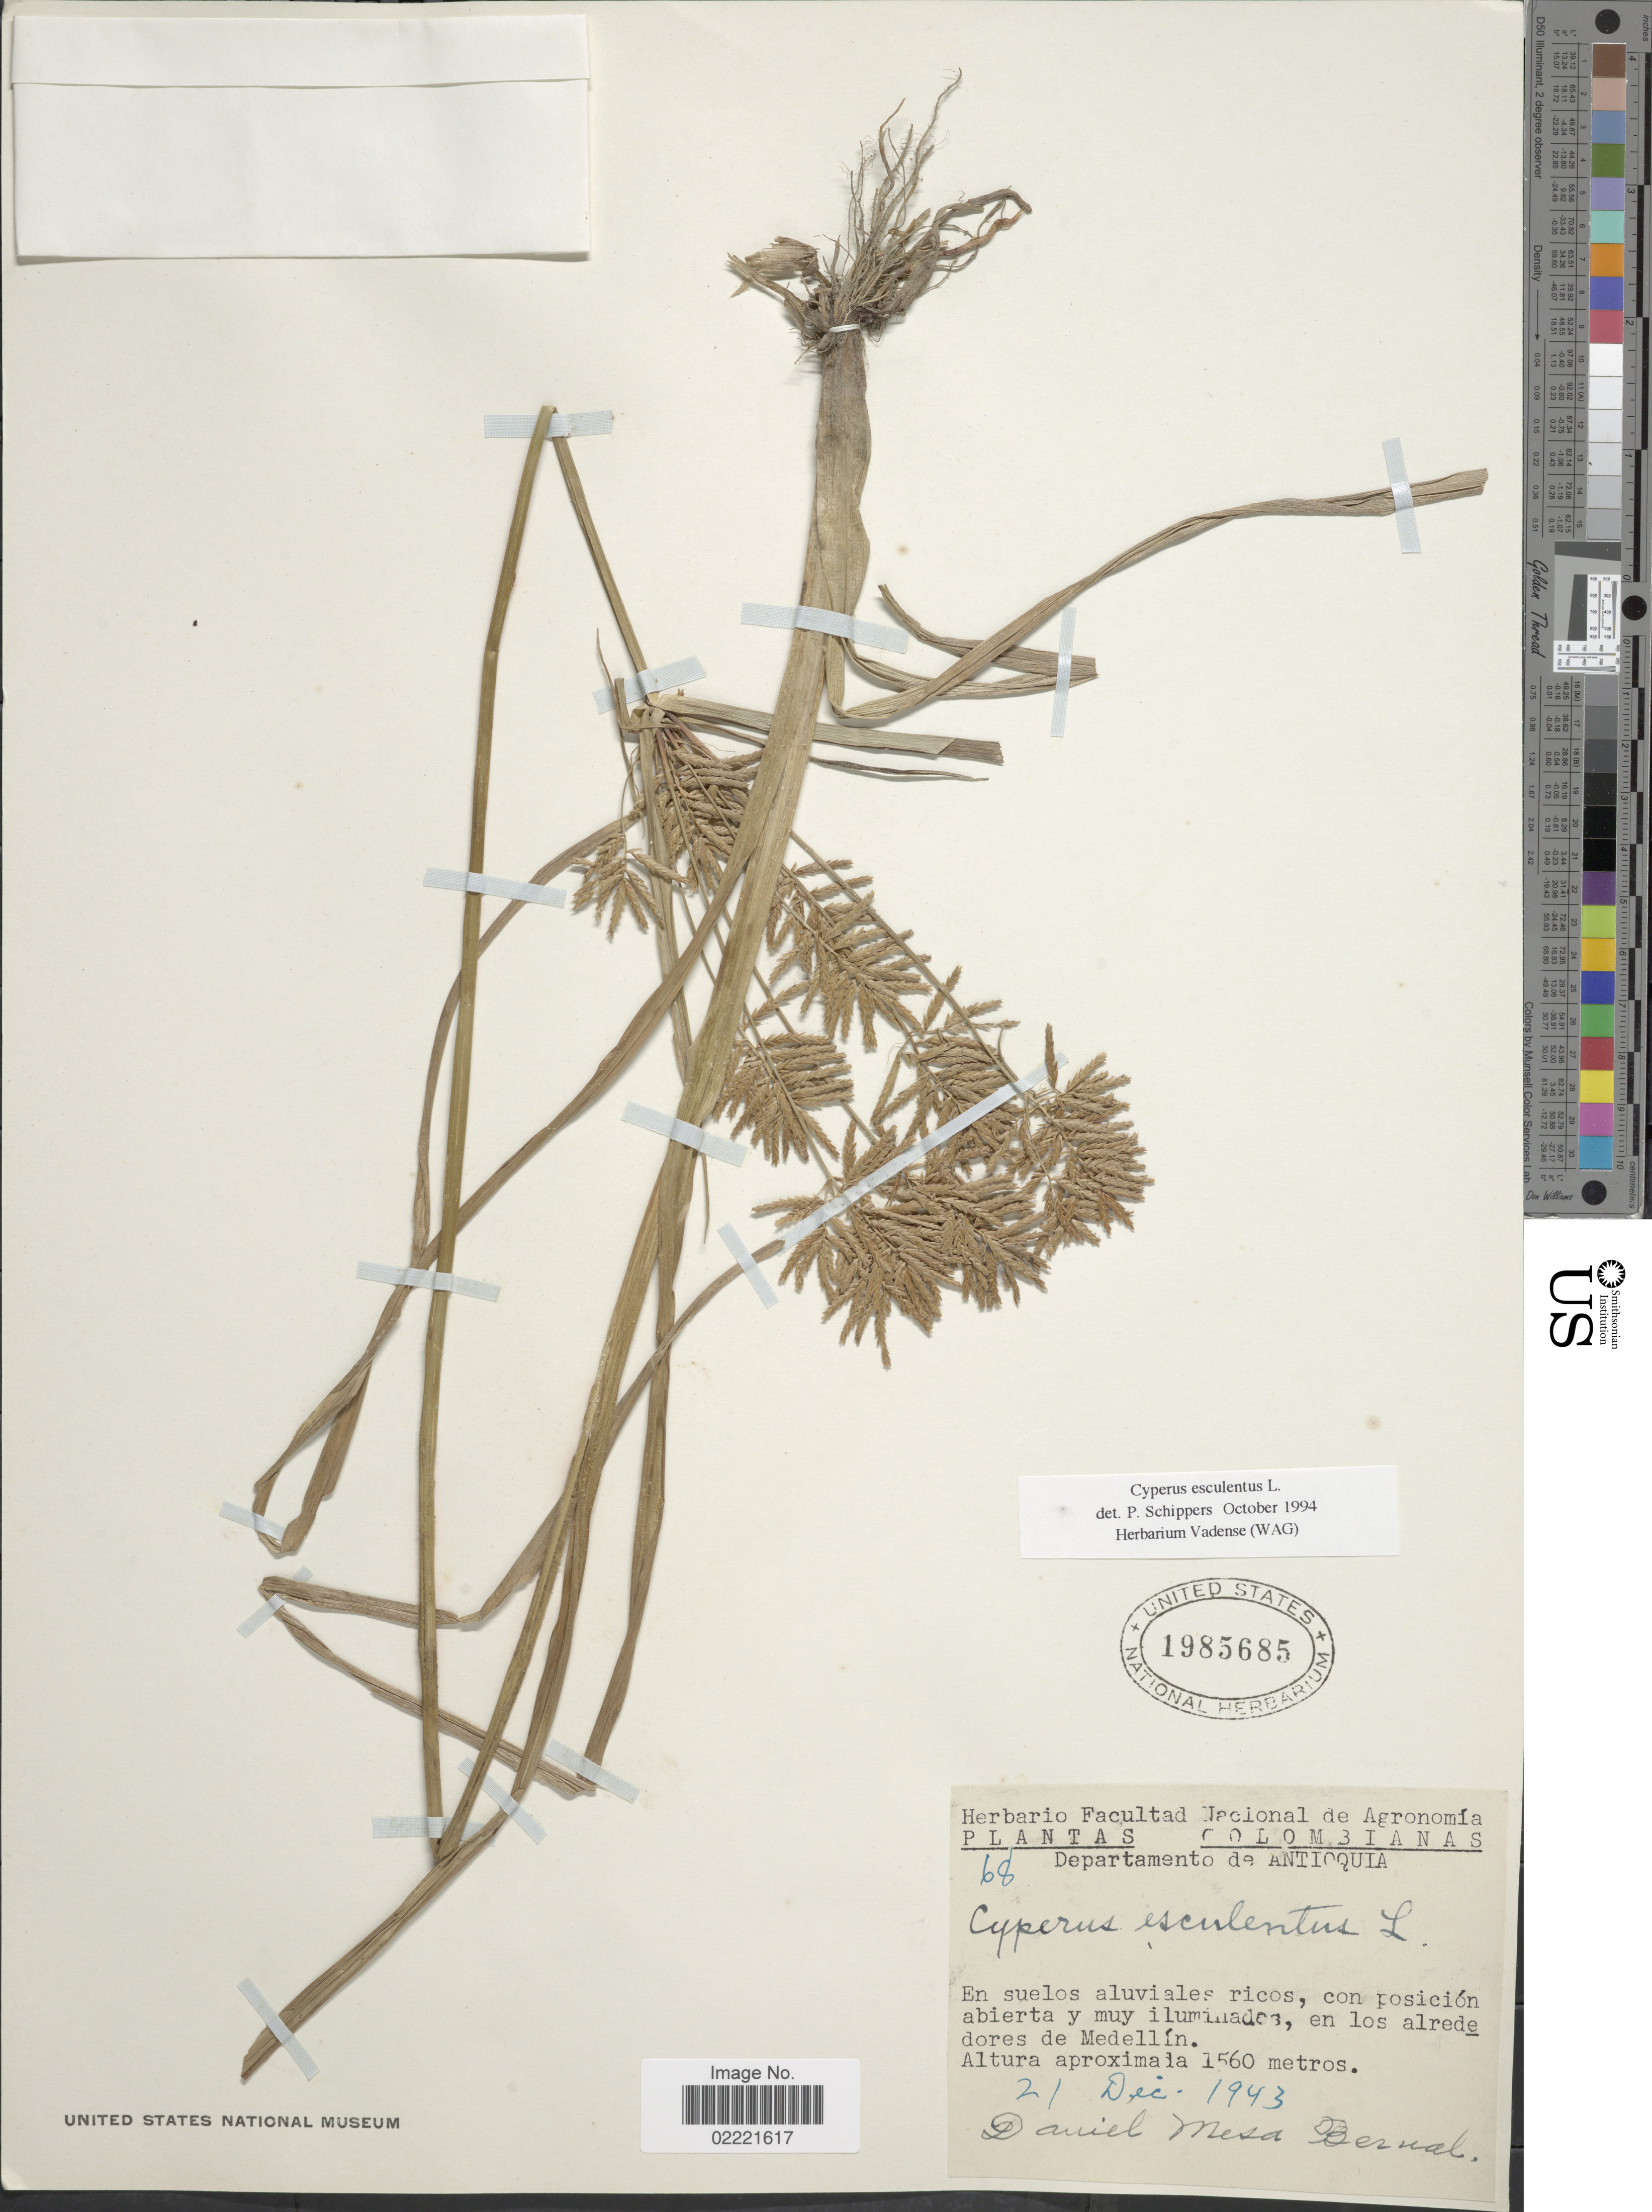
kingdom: Plantae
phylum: Tracheophyta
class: Liliopsida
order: Poales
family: Cyperaceae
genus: Cyperus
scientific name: Cyperus esculentus var. esculentus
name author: L.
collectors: D. Mesa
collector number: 68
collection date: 1943-12-21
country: Colombia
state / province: Antioquia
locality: Departamento de Antioquia, En suelos aluviales ricos, con posicion abierta y muy iluminados, en los alrededores de Medellin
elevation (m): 1560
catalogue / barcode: US 1985685